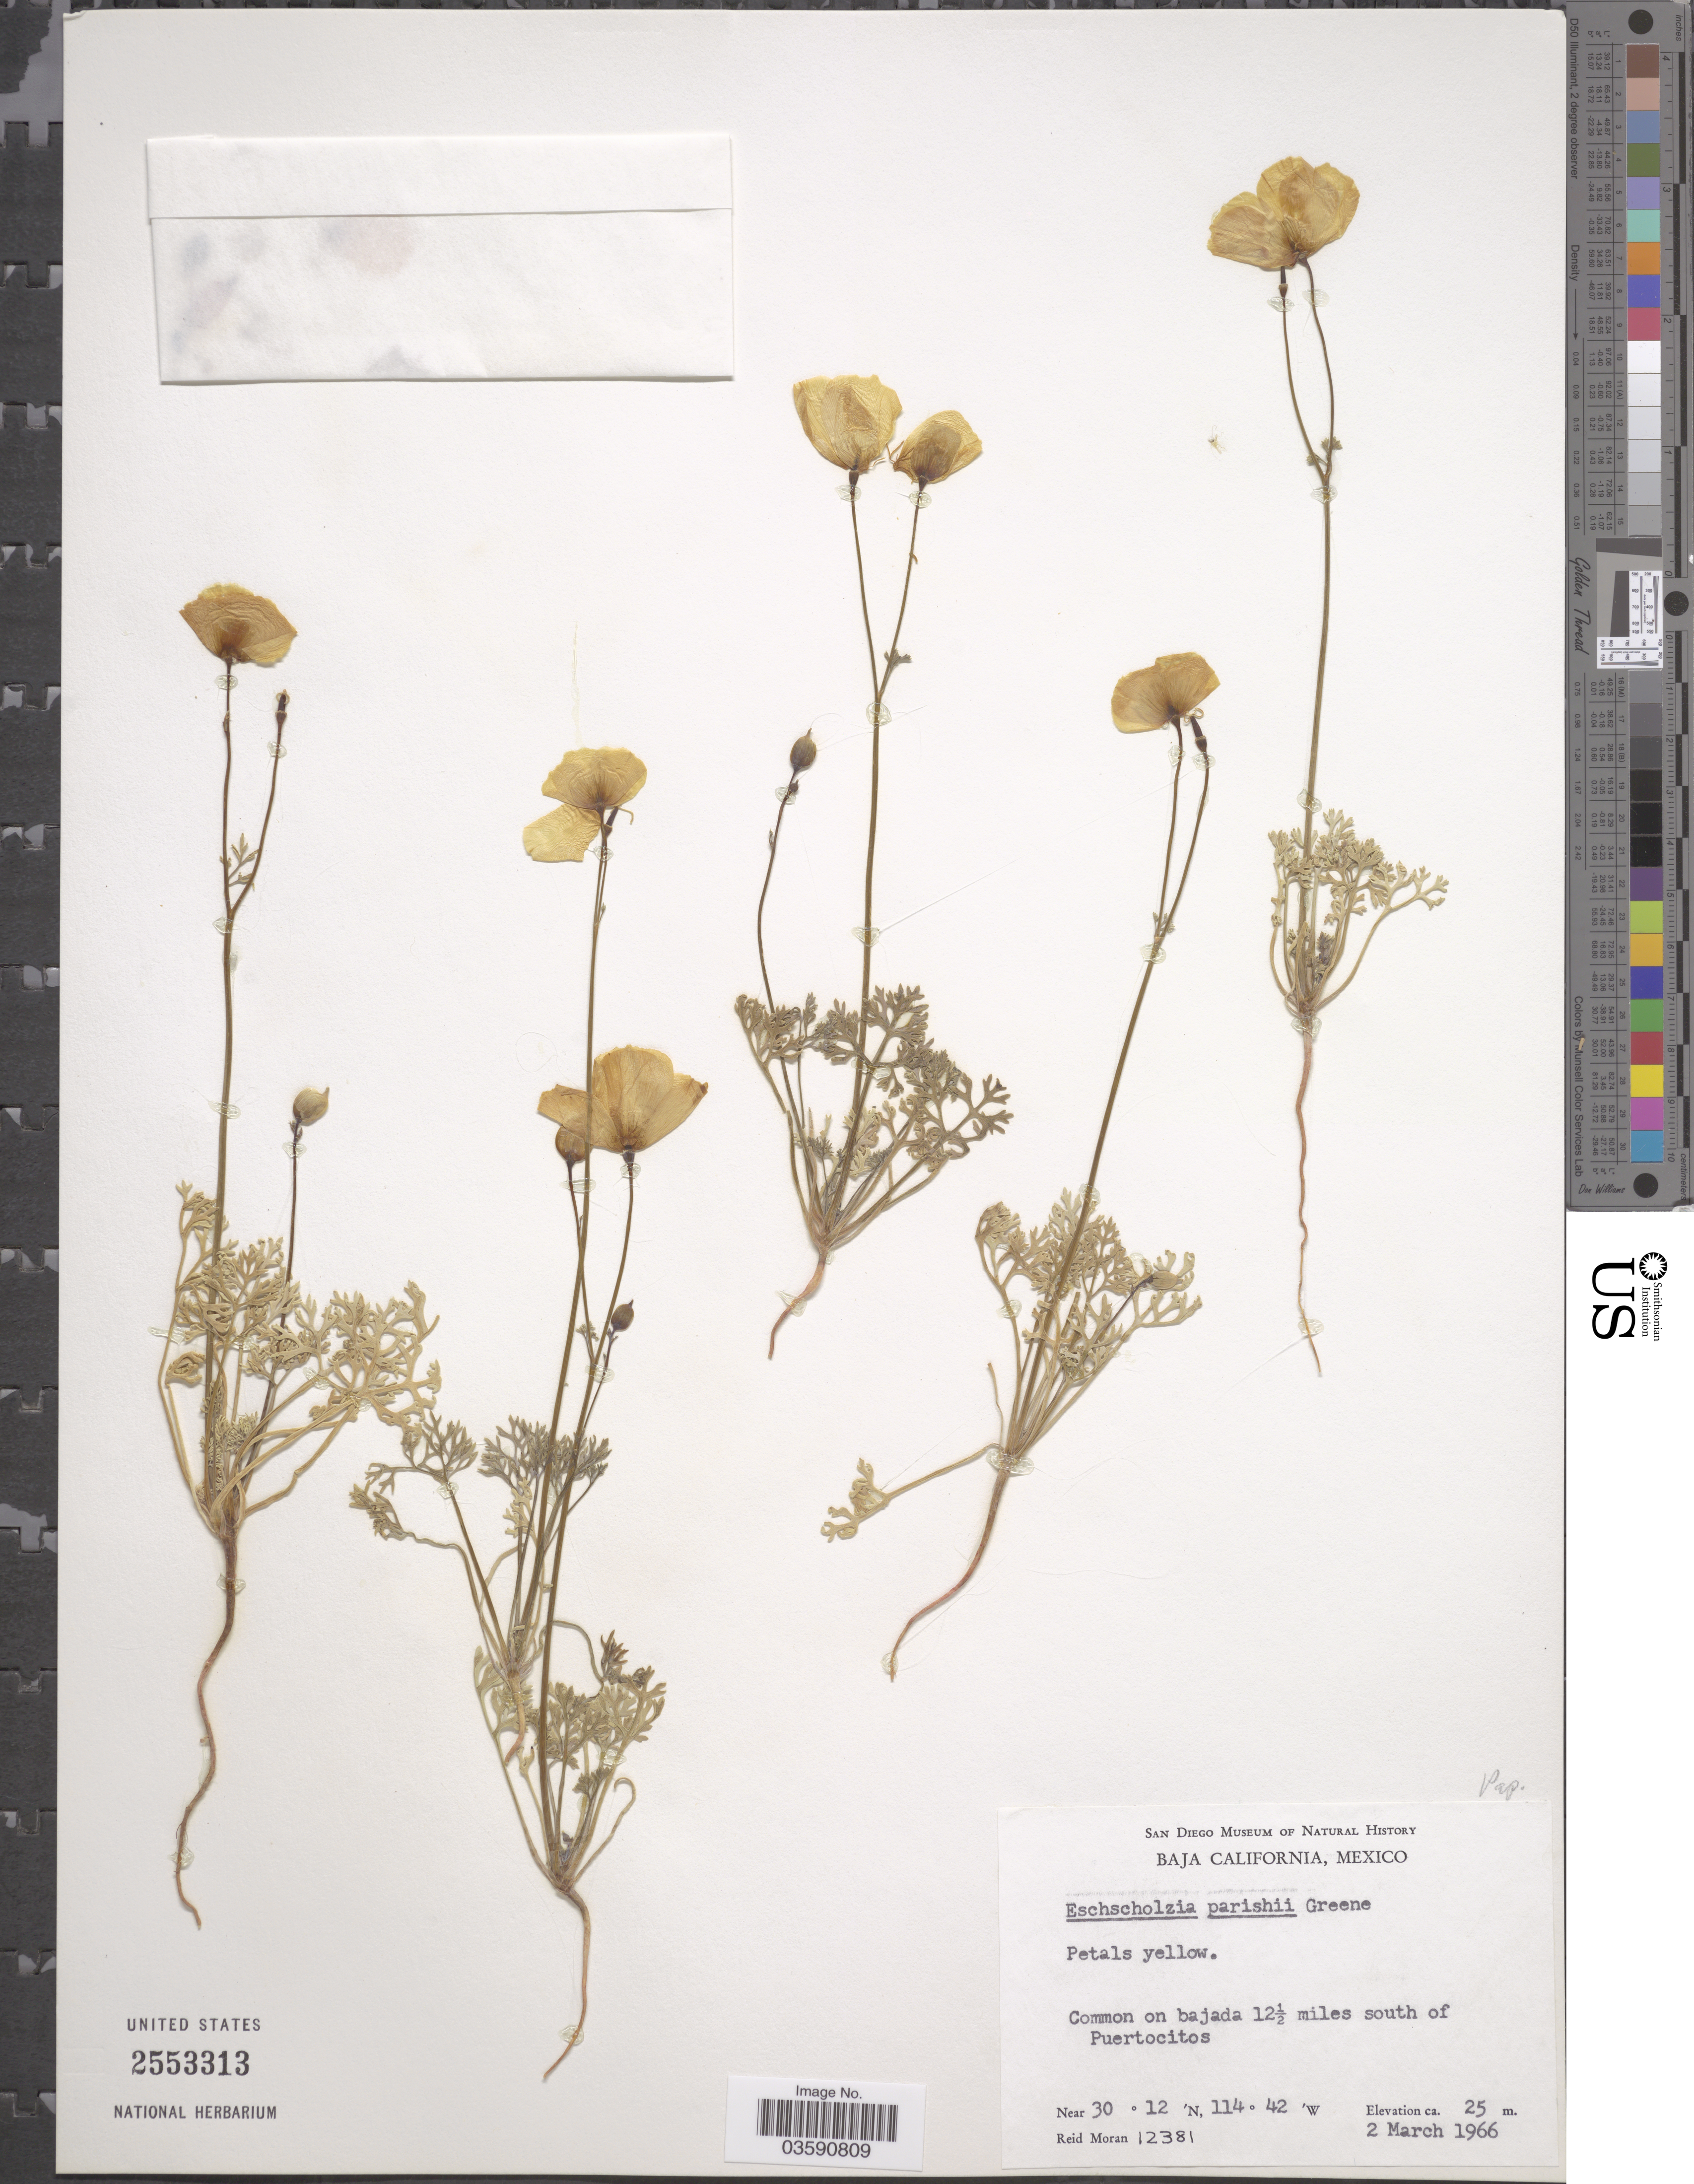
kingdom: Plantae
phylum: Tracheophyta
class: Magnoliopsida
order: Ranunculales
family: Papaveraceae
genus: Eschscholzia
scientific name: Eschscholzia parishii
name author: Greene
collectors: R. Moran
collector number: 12381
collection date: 1966-03-02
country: Mexico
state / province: Baja California Norte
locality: Common on bajada 12½ miles south of Puertocitos.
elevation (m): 25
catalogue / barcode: US 2553313